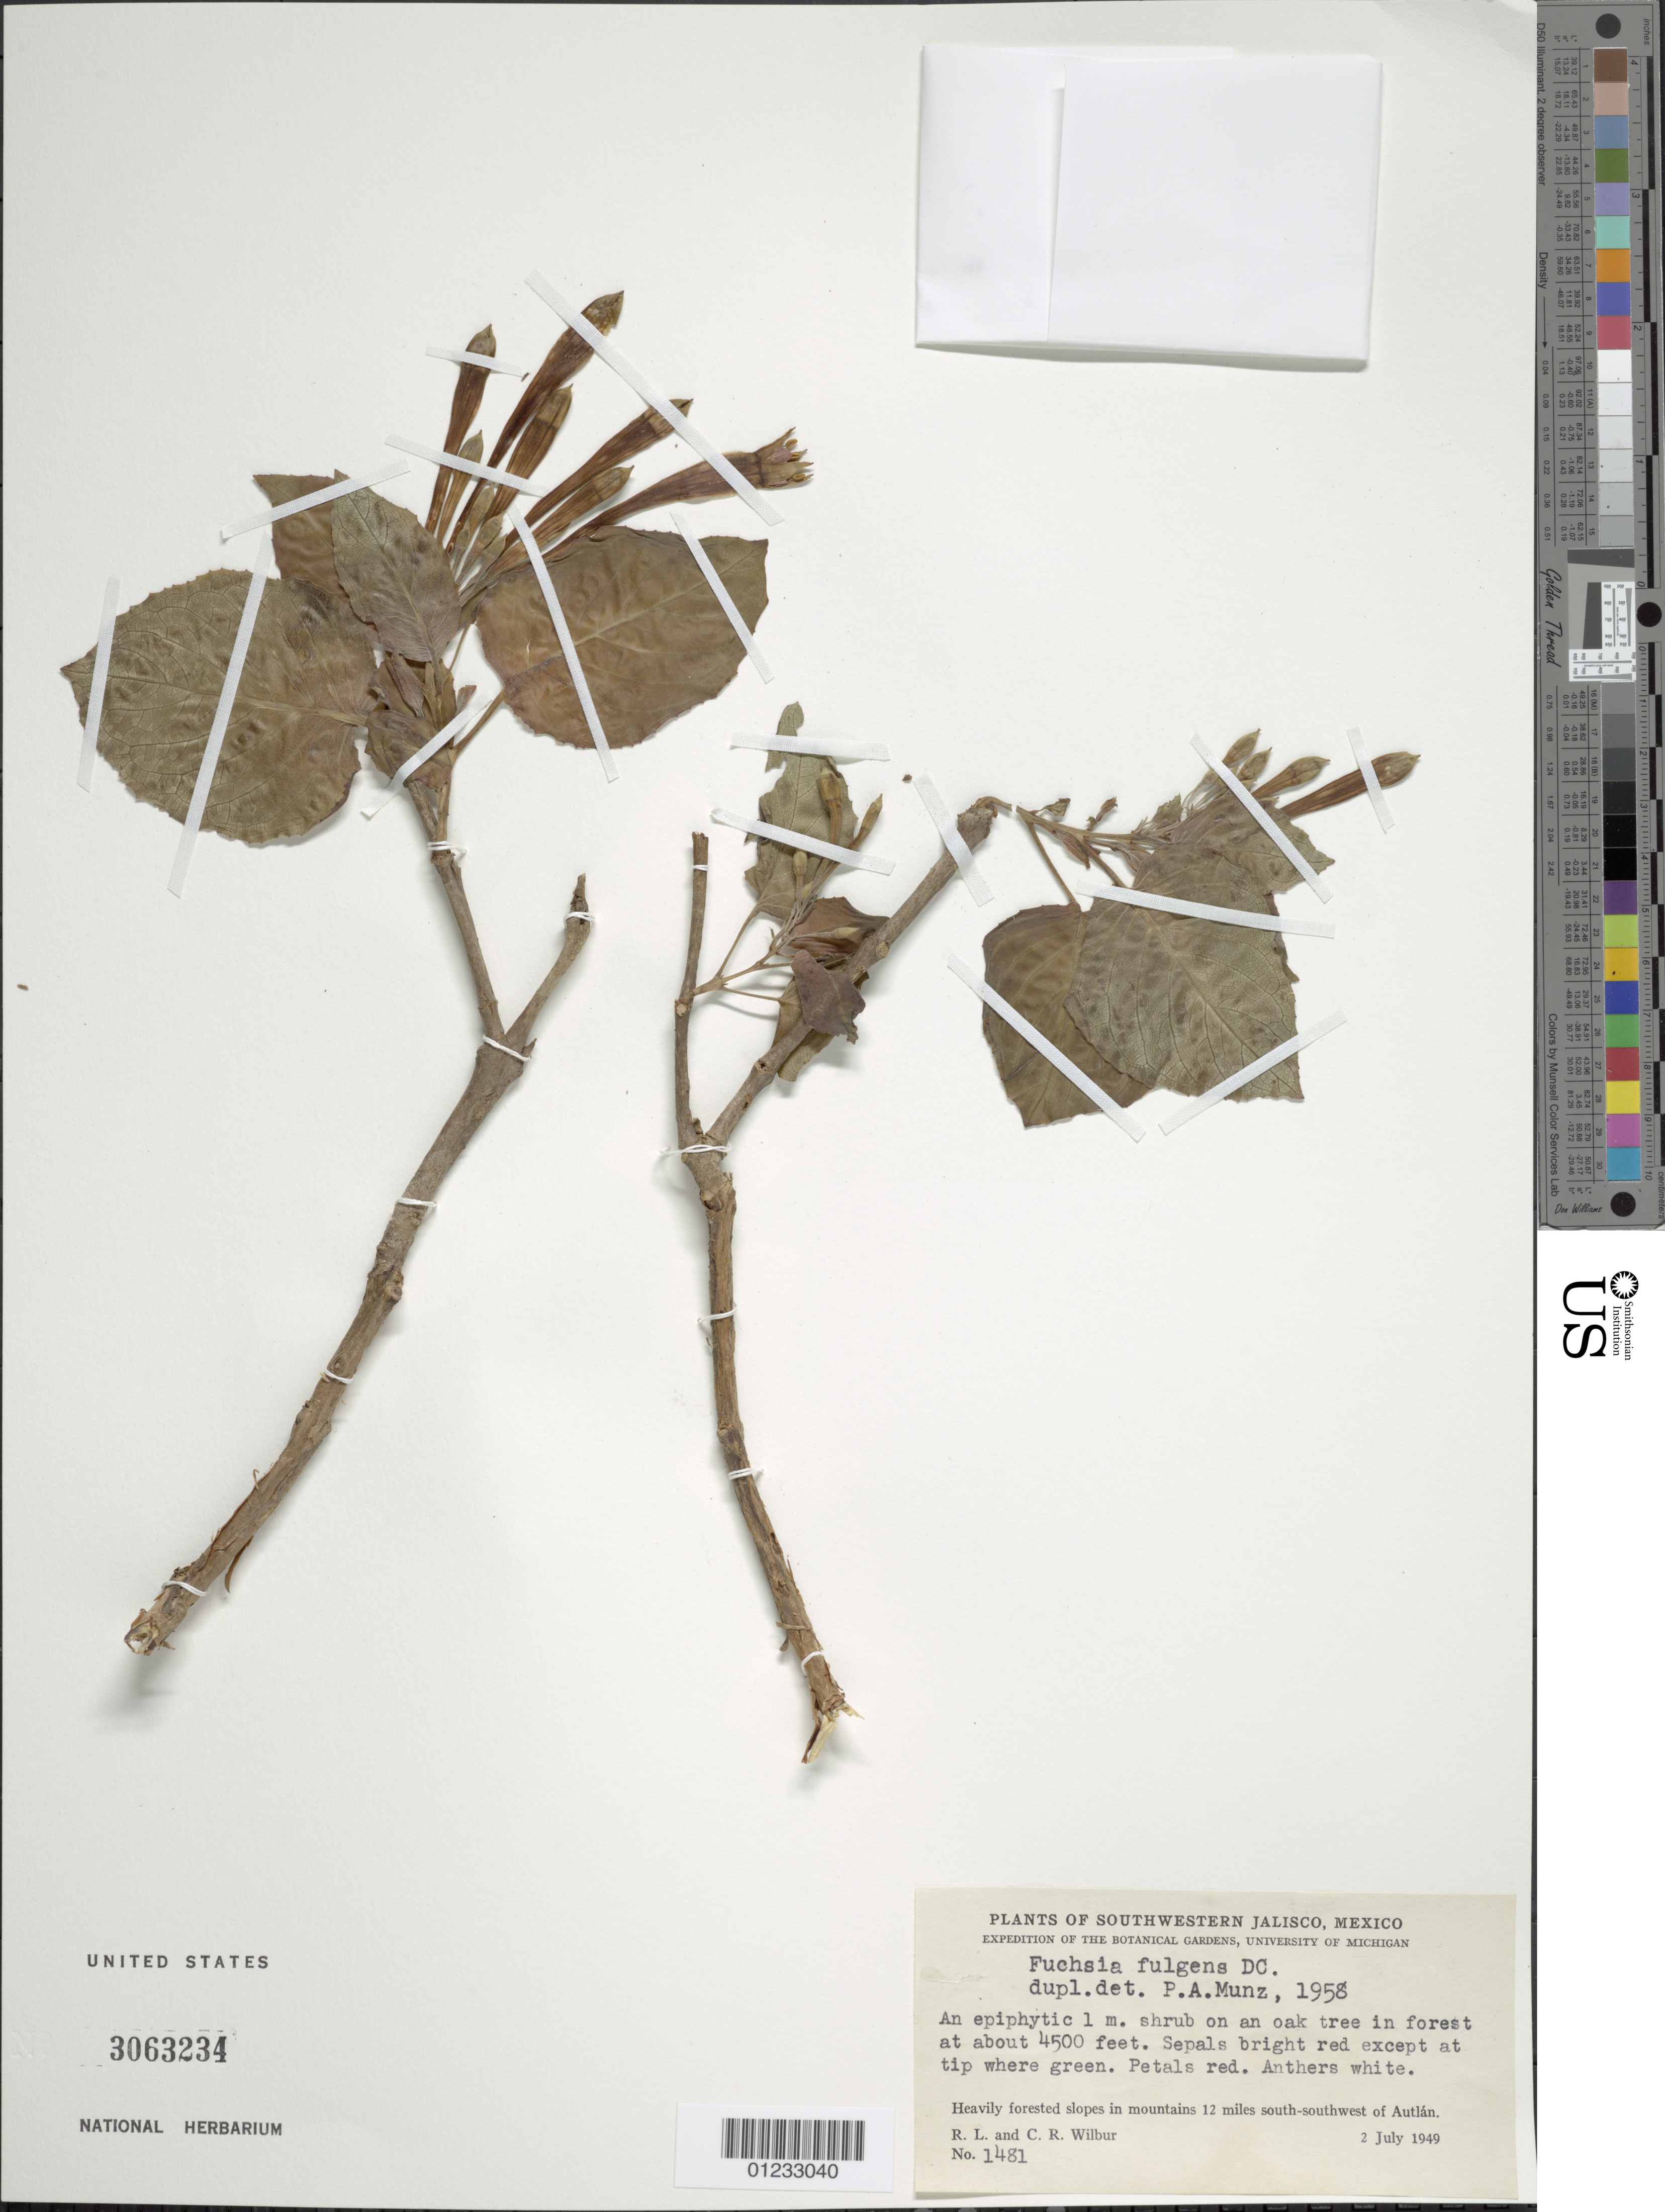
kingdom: Plantae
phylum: Tracheophyta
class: Magnoliopsida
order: Myrtales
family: Onagraceae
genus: Fuchsia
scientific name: Fuchsia fulgens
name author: DC.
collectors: R. L. Wilbur & C. Wilbur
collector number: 1481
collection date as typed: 02 Jul 1949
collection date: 1949-07-02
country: Mexico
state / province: Jalisco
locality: In mountains 12 mi S-SW of Autlan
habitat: Heavily forested slopes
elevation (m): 1372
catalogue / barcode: US 3063234